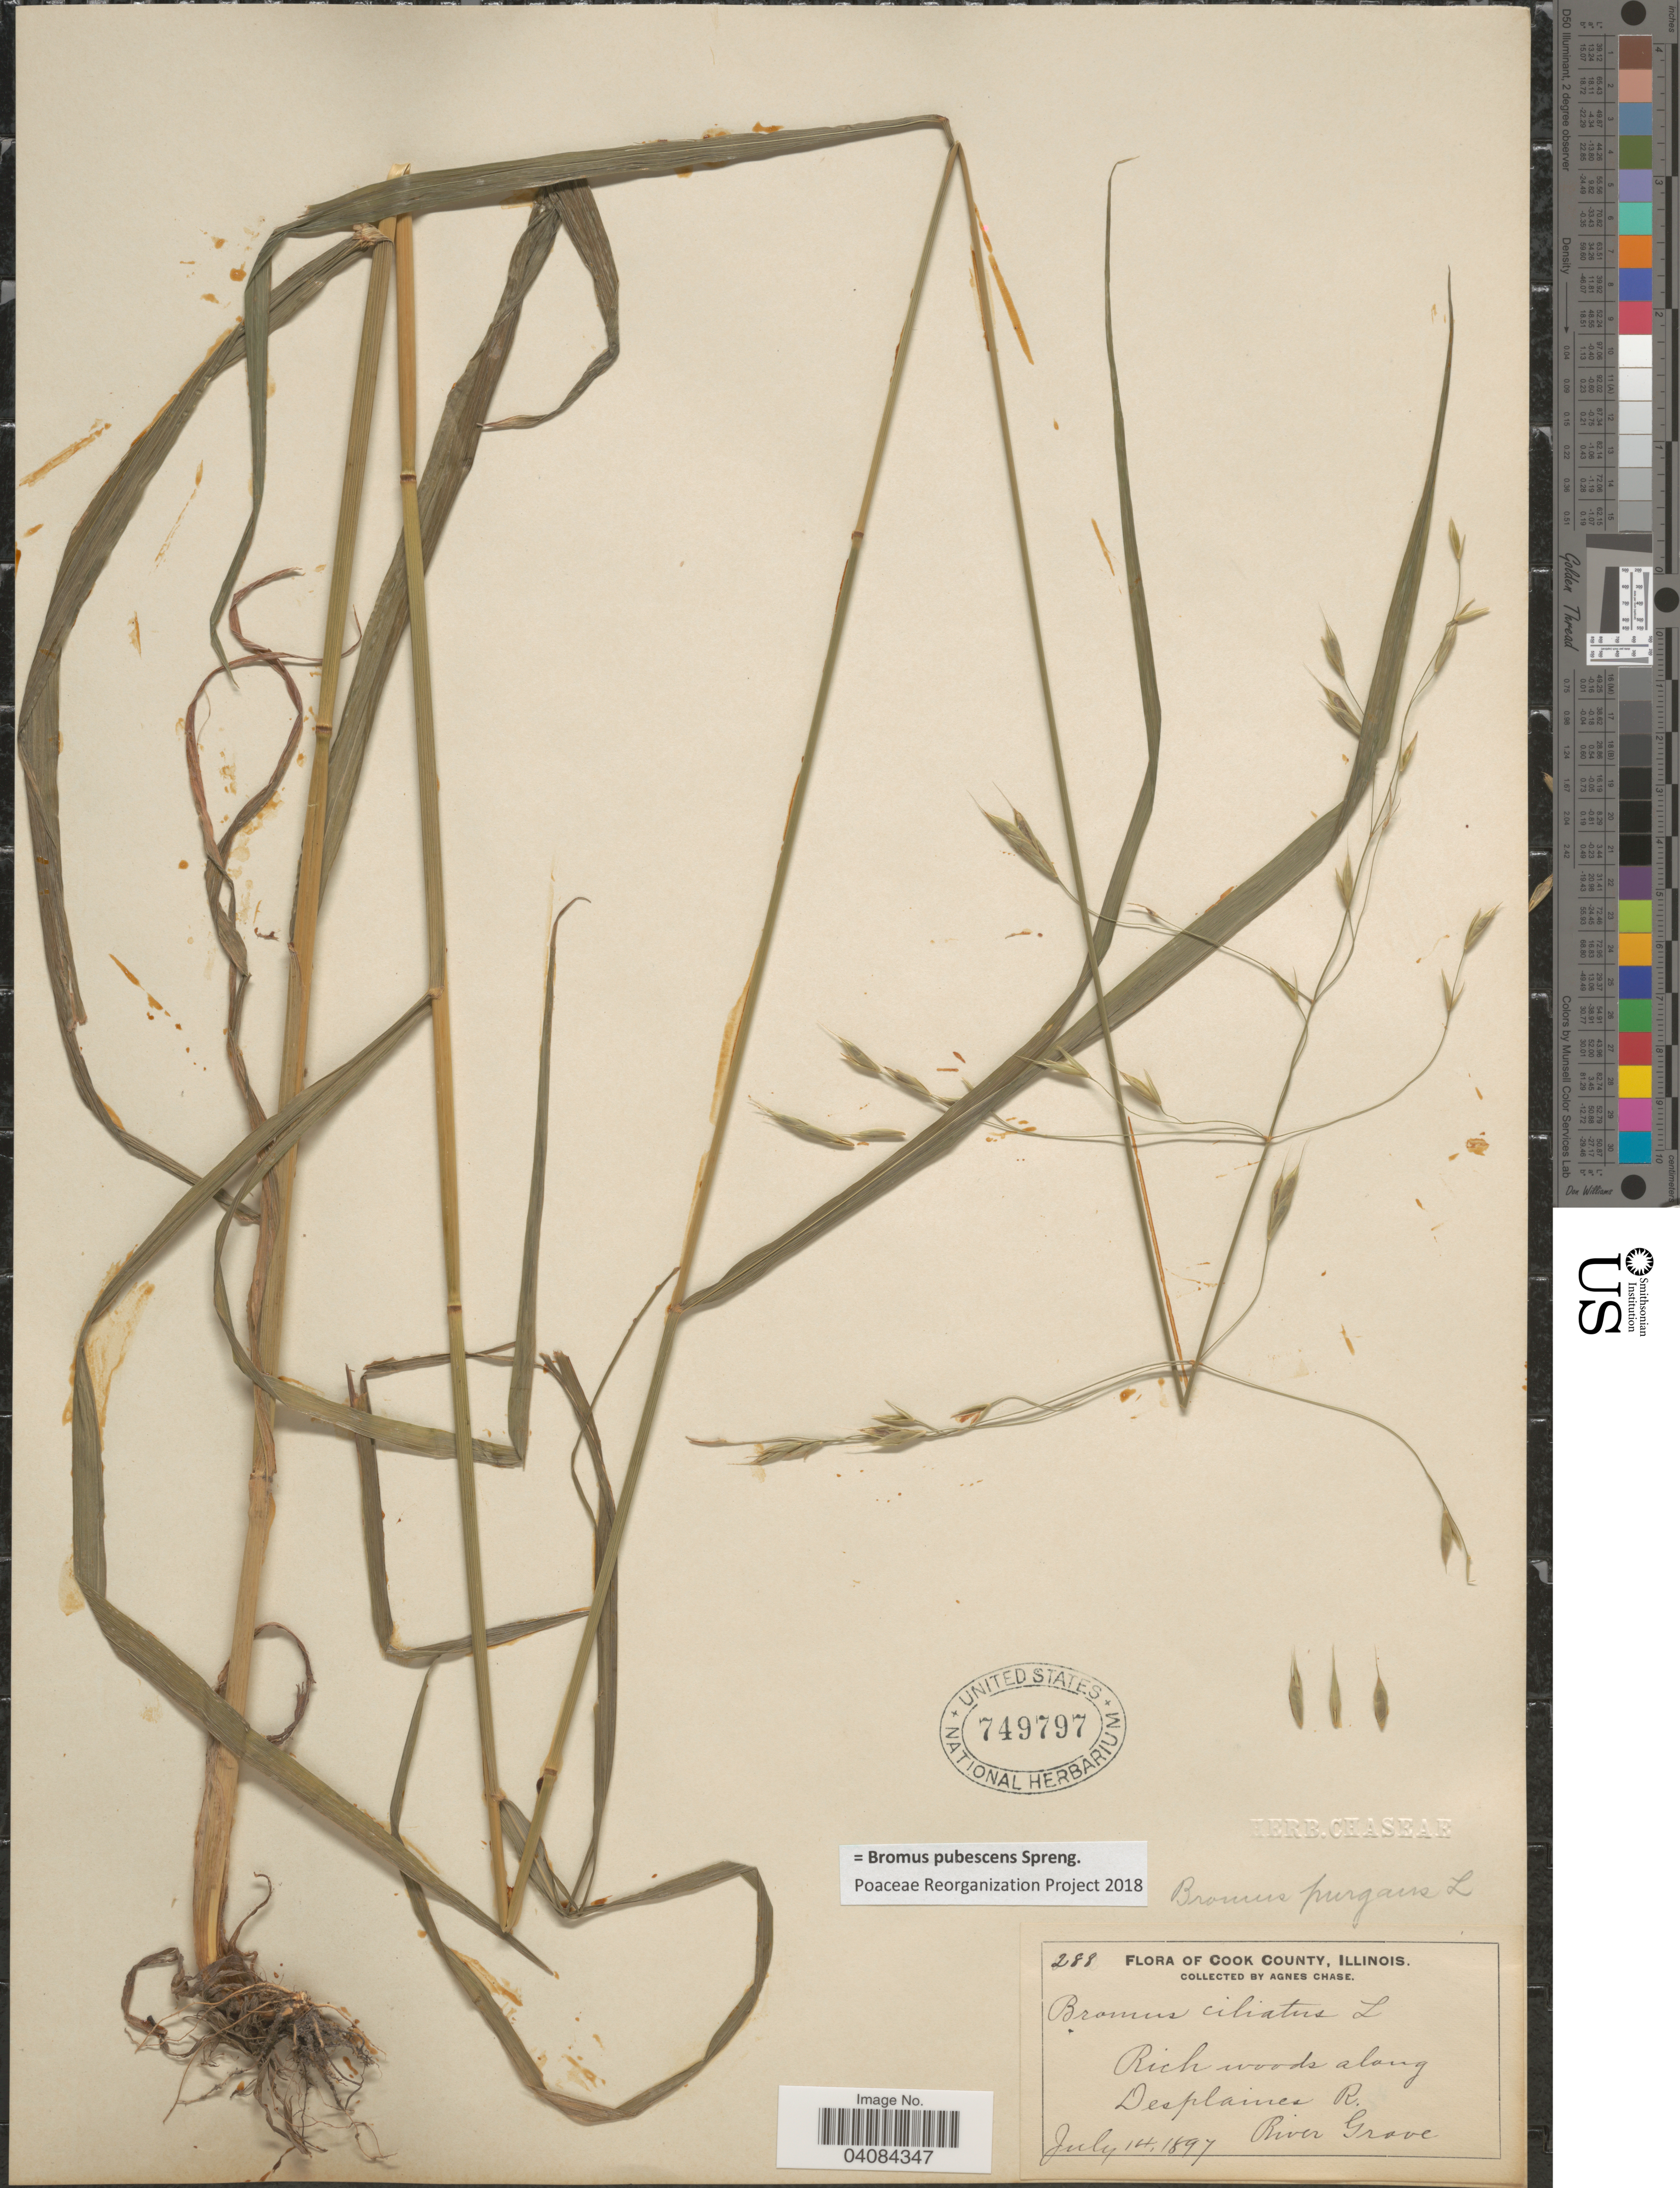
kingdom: Plantae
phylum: Tracheophyta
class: Liliopsida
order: Poales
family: Poaceae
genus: Bromus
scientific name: Bromus pubescens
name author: Muhl. ex Willd.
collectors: A. Chase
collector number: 288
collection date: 1897-07-14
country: United States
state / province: Illinois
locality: Rich woods along Desplaines R. River Grove.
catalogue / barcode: US 749797